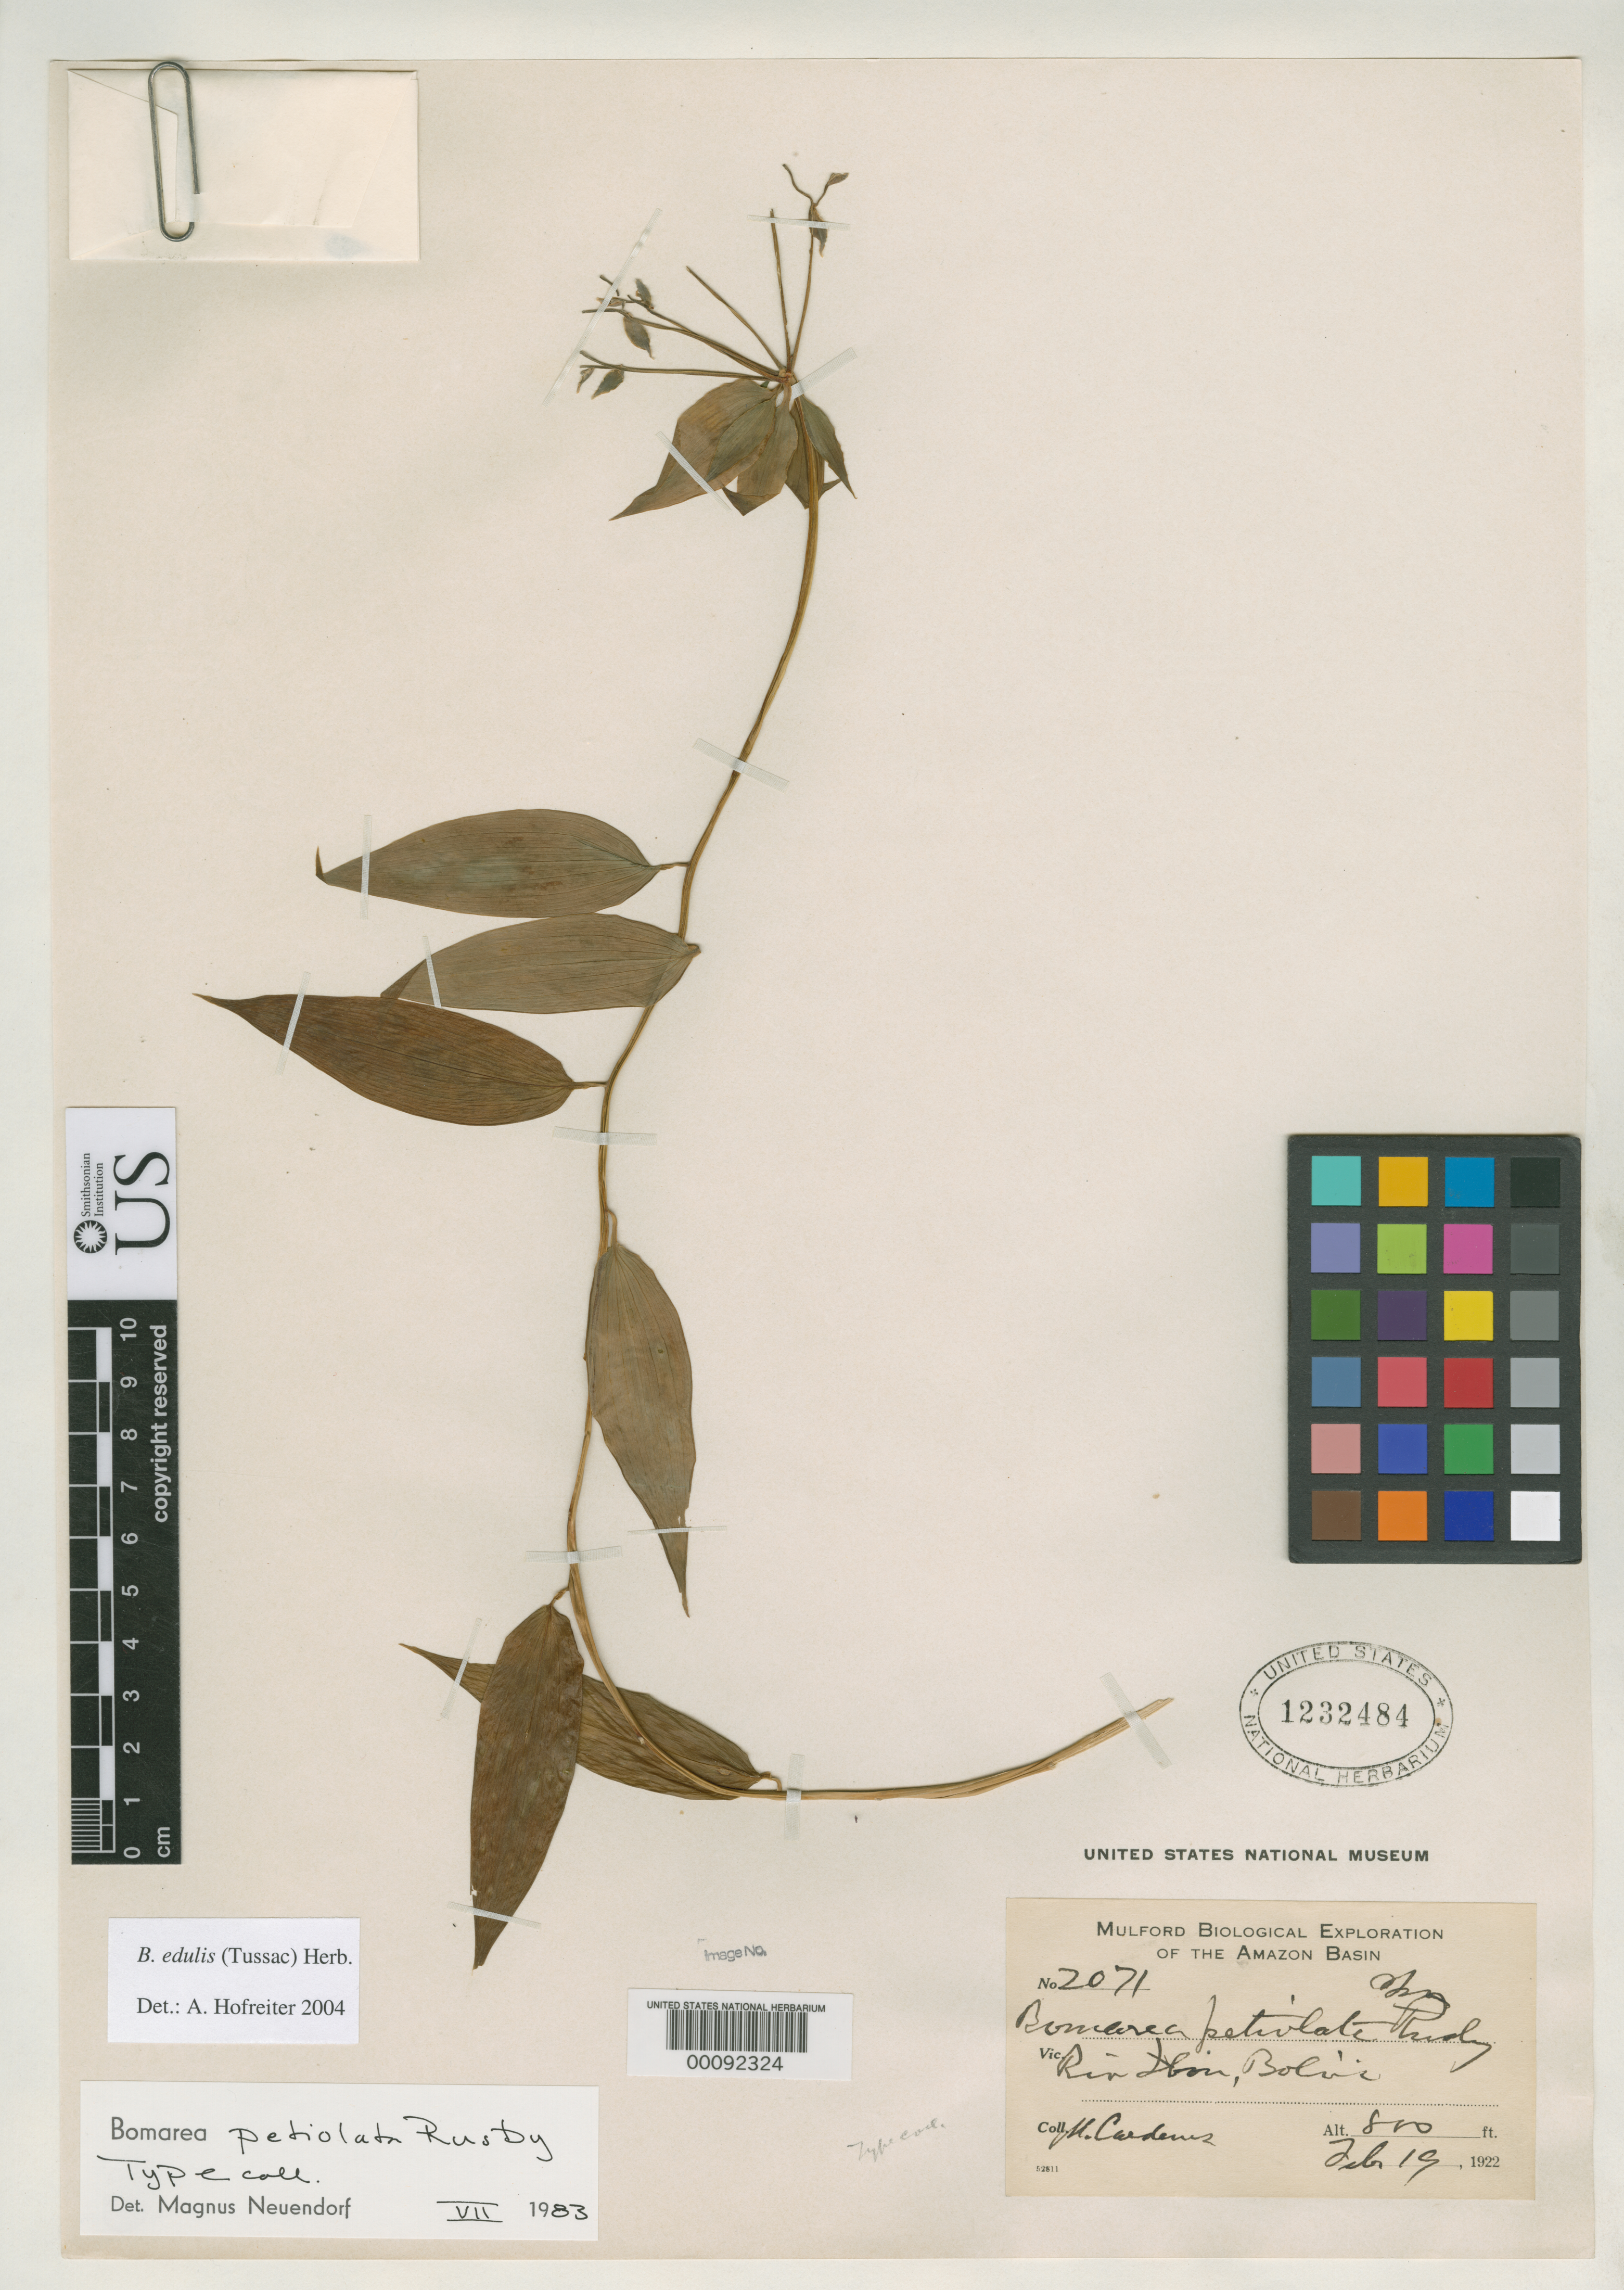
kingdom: Plantae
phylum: Tracheophyta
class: Liliopsida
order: Liliales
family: Alstroemeriaceae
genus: Bomarea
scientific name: Bomarea petiolata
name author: Rusby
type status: Isotype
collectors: M. Cárdenas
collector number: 2071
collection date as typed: Feb. 19, 1922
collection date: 1922-02-19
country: Bolivia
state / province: Beni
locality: Rio Ibon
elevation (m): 244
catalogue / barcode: US 1232484